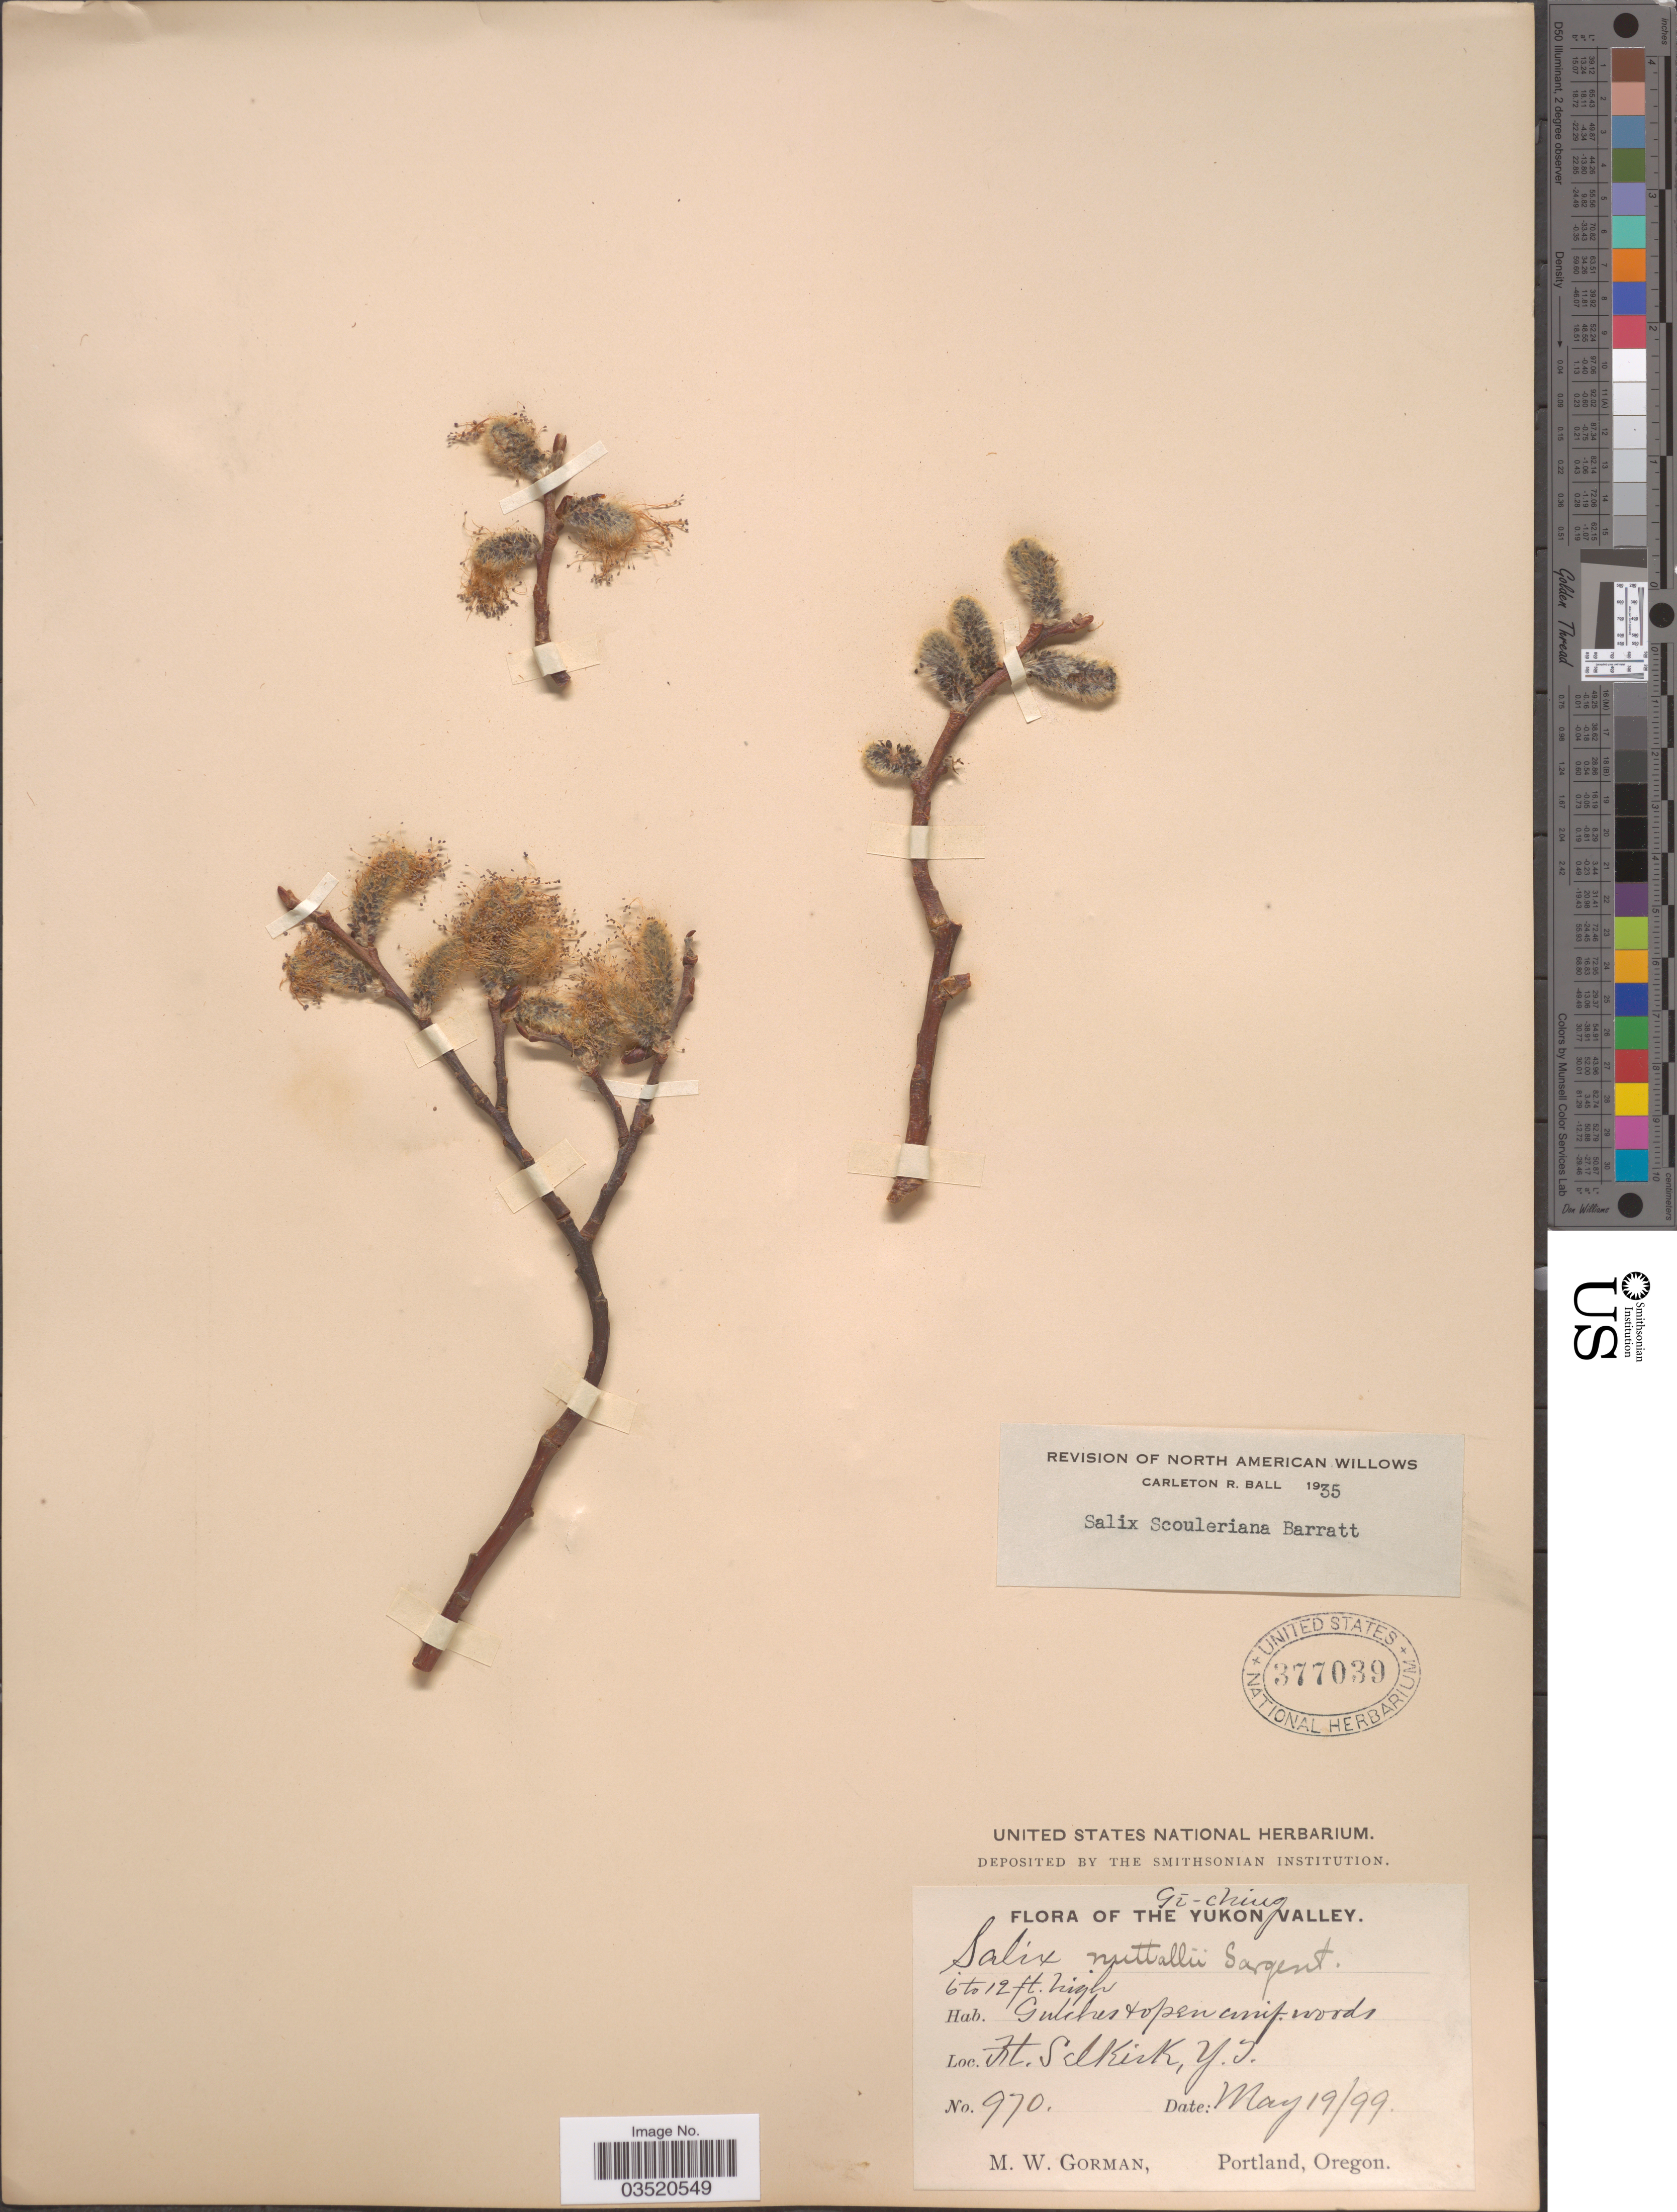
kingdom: Plantae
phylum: Tracheophyta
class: Magnoliopsida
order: Malpighiales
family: Salicaceae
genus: Salix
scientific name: Salix scouleriana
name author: Barratt ex Hook.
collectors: M. W. Gorman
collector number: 970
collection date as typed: Transcribed d/m/y: 19/5/99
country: Canada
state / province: Yukon Territory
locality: The Yukon Valley. Ft. Selkirk, Y. T.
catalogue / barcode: US 377039